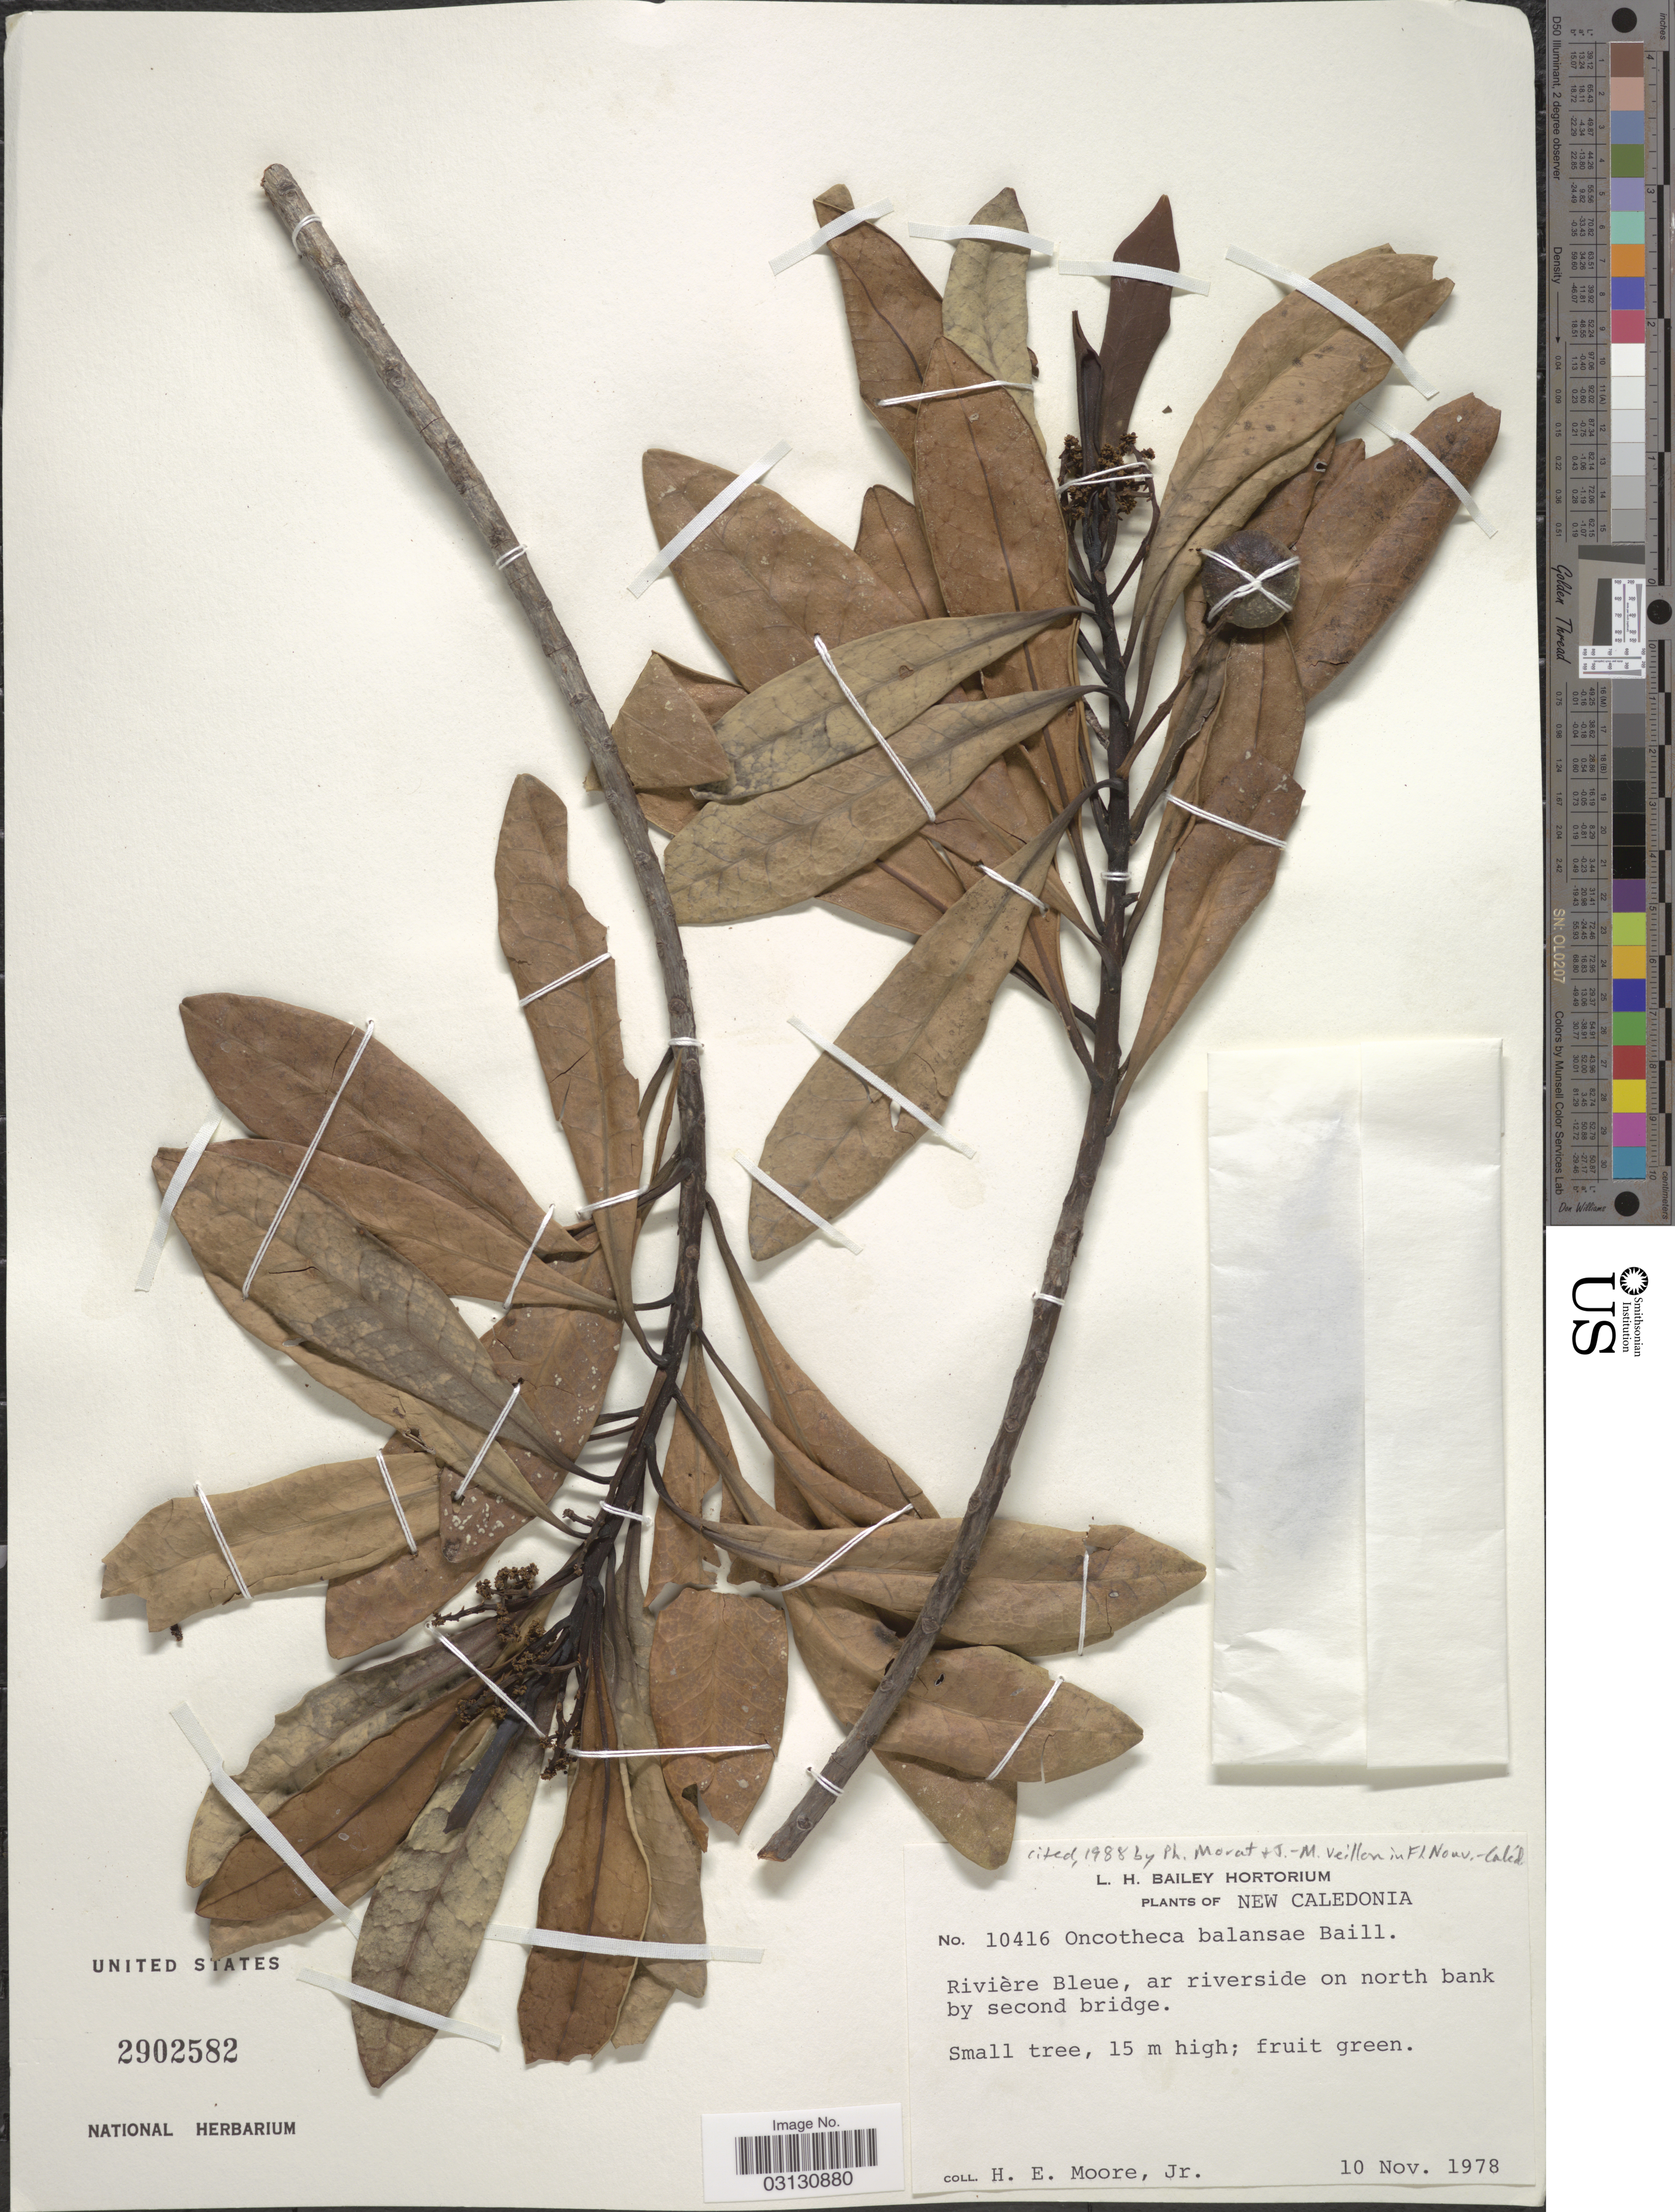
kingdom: Plantae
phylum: Tracheophyta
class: Magnoliopsida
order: Icacinales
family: Oncothecaceae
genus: Oncotheca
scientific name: Oncotheca balansae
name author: Baill.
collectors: H. Moore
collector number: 10416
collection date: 1978-11-10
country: New Caledonia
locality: Rivière Bleue, ar riverside on north bank by second bridge.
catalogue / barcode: US 2902582